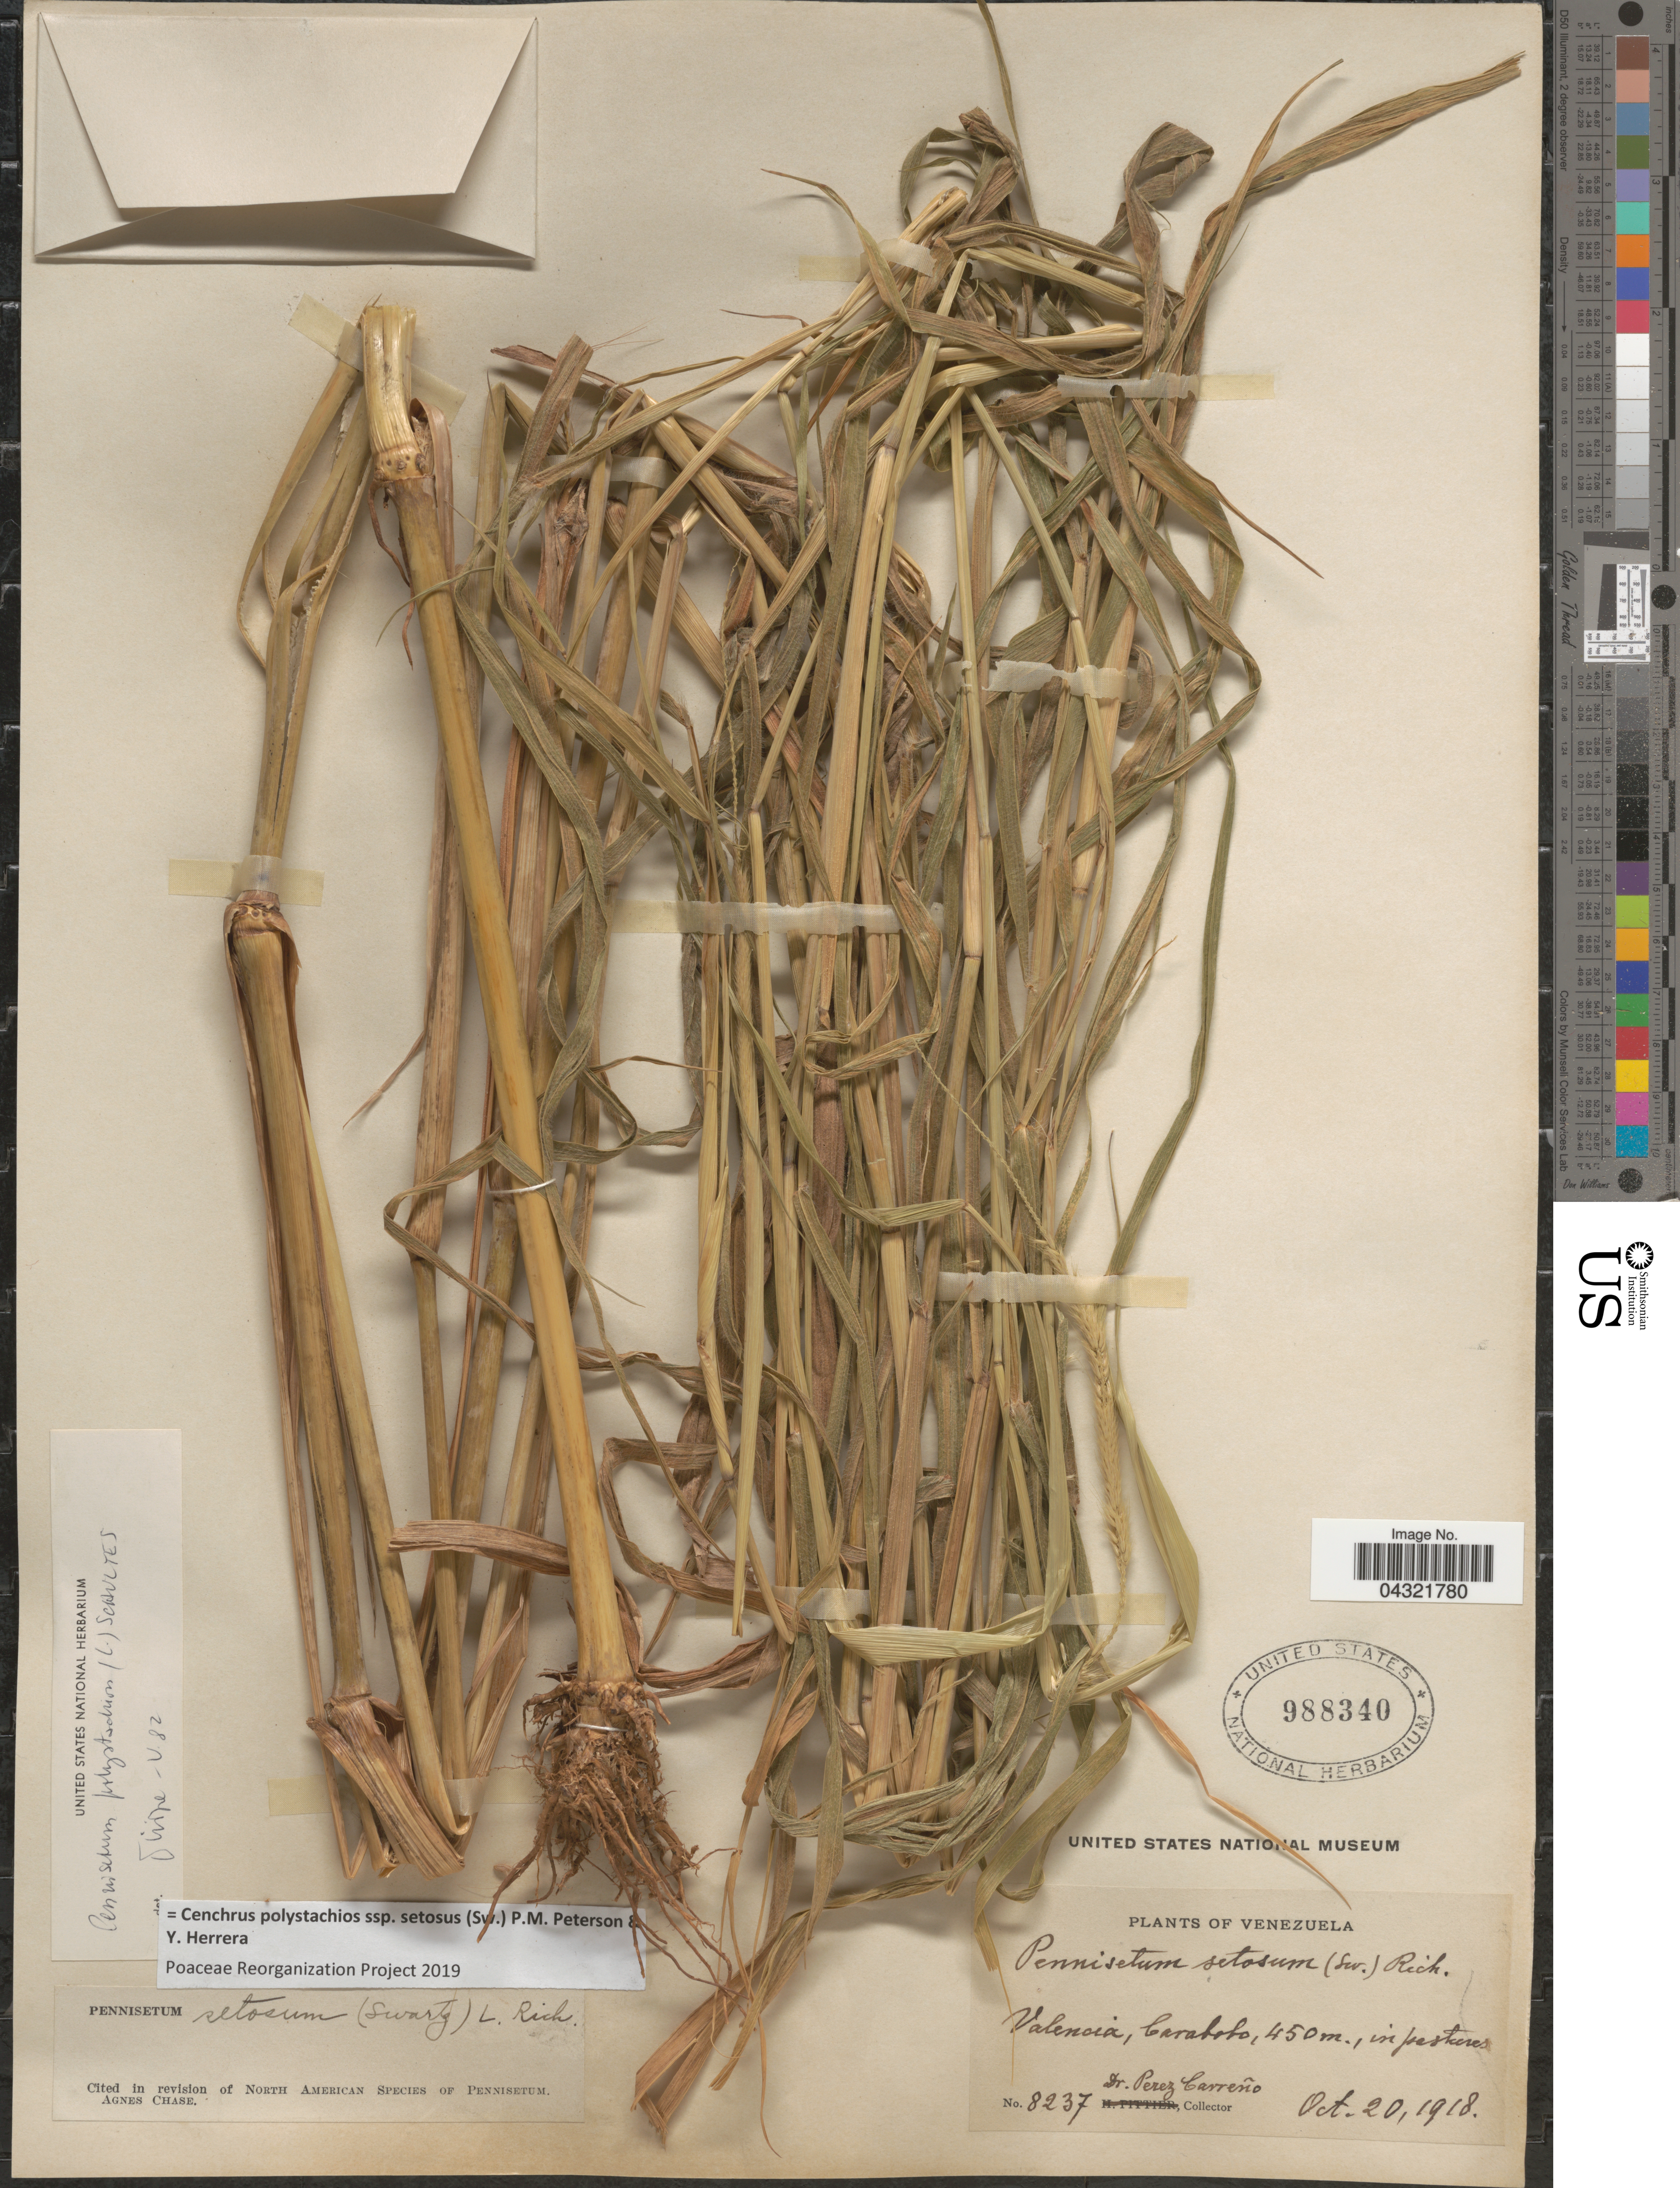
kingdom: Plantae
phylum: Tracheophyta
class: Liliopsida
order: Poales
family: Poaceae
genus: Cenchrus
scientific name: Cenchrus polystachios subsp. setosus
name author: (Sw.) P.M. Peterson & Y. Herrera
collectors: P. Carreño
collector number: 8237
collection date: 1918-10-20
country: Venezuela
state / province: Carabobo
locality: Valencia, in pastures.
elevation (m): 450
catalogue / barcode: US 988340